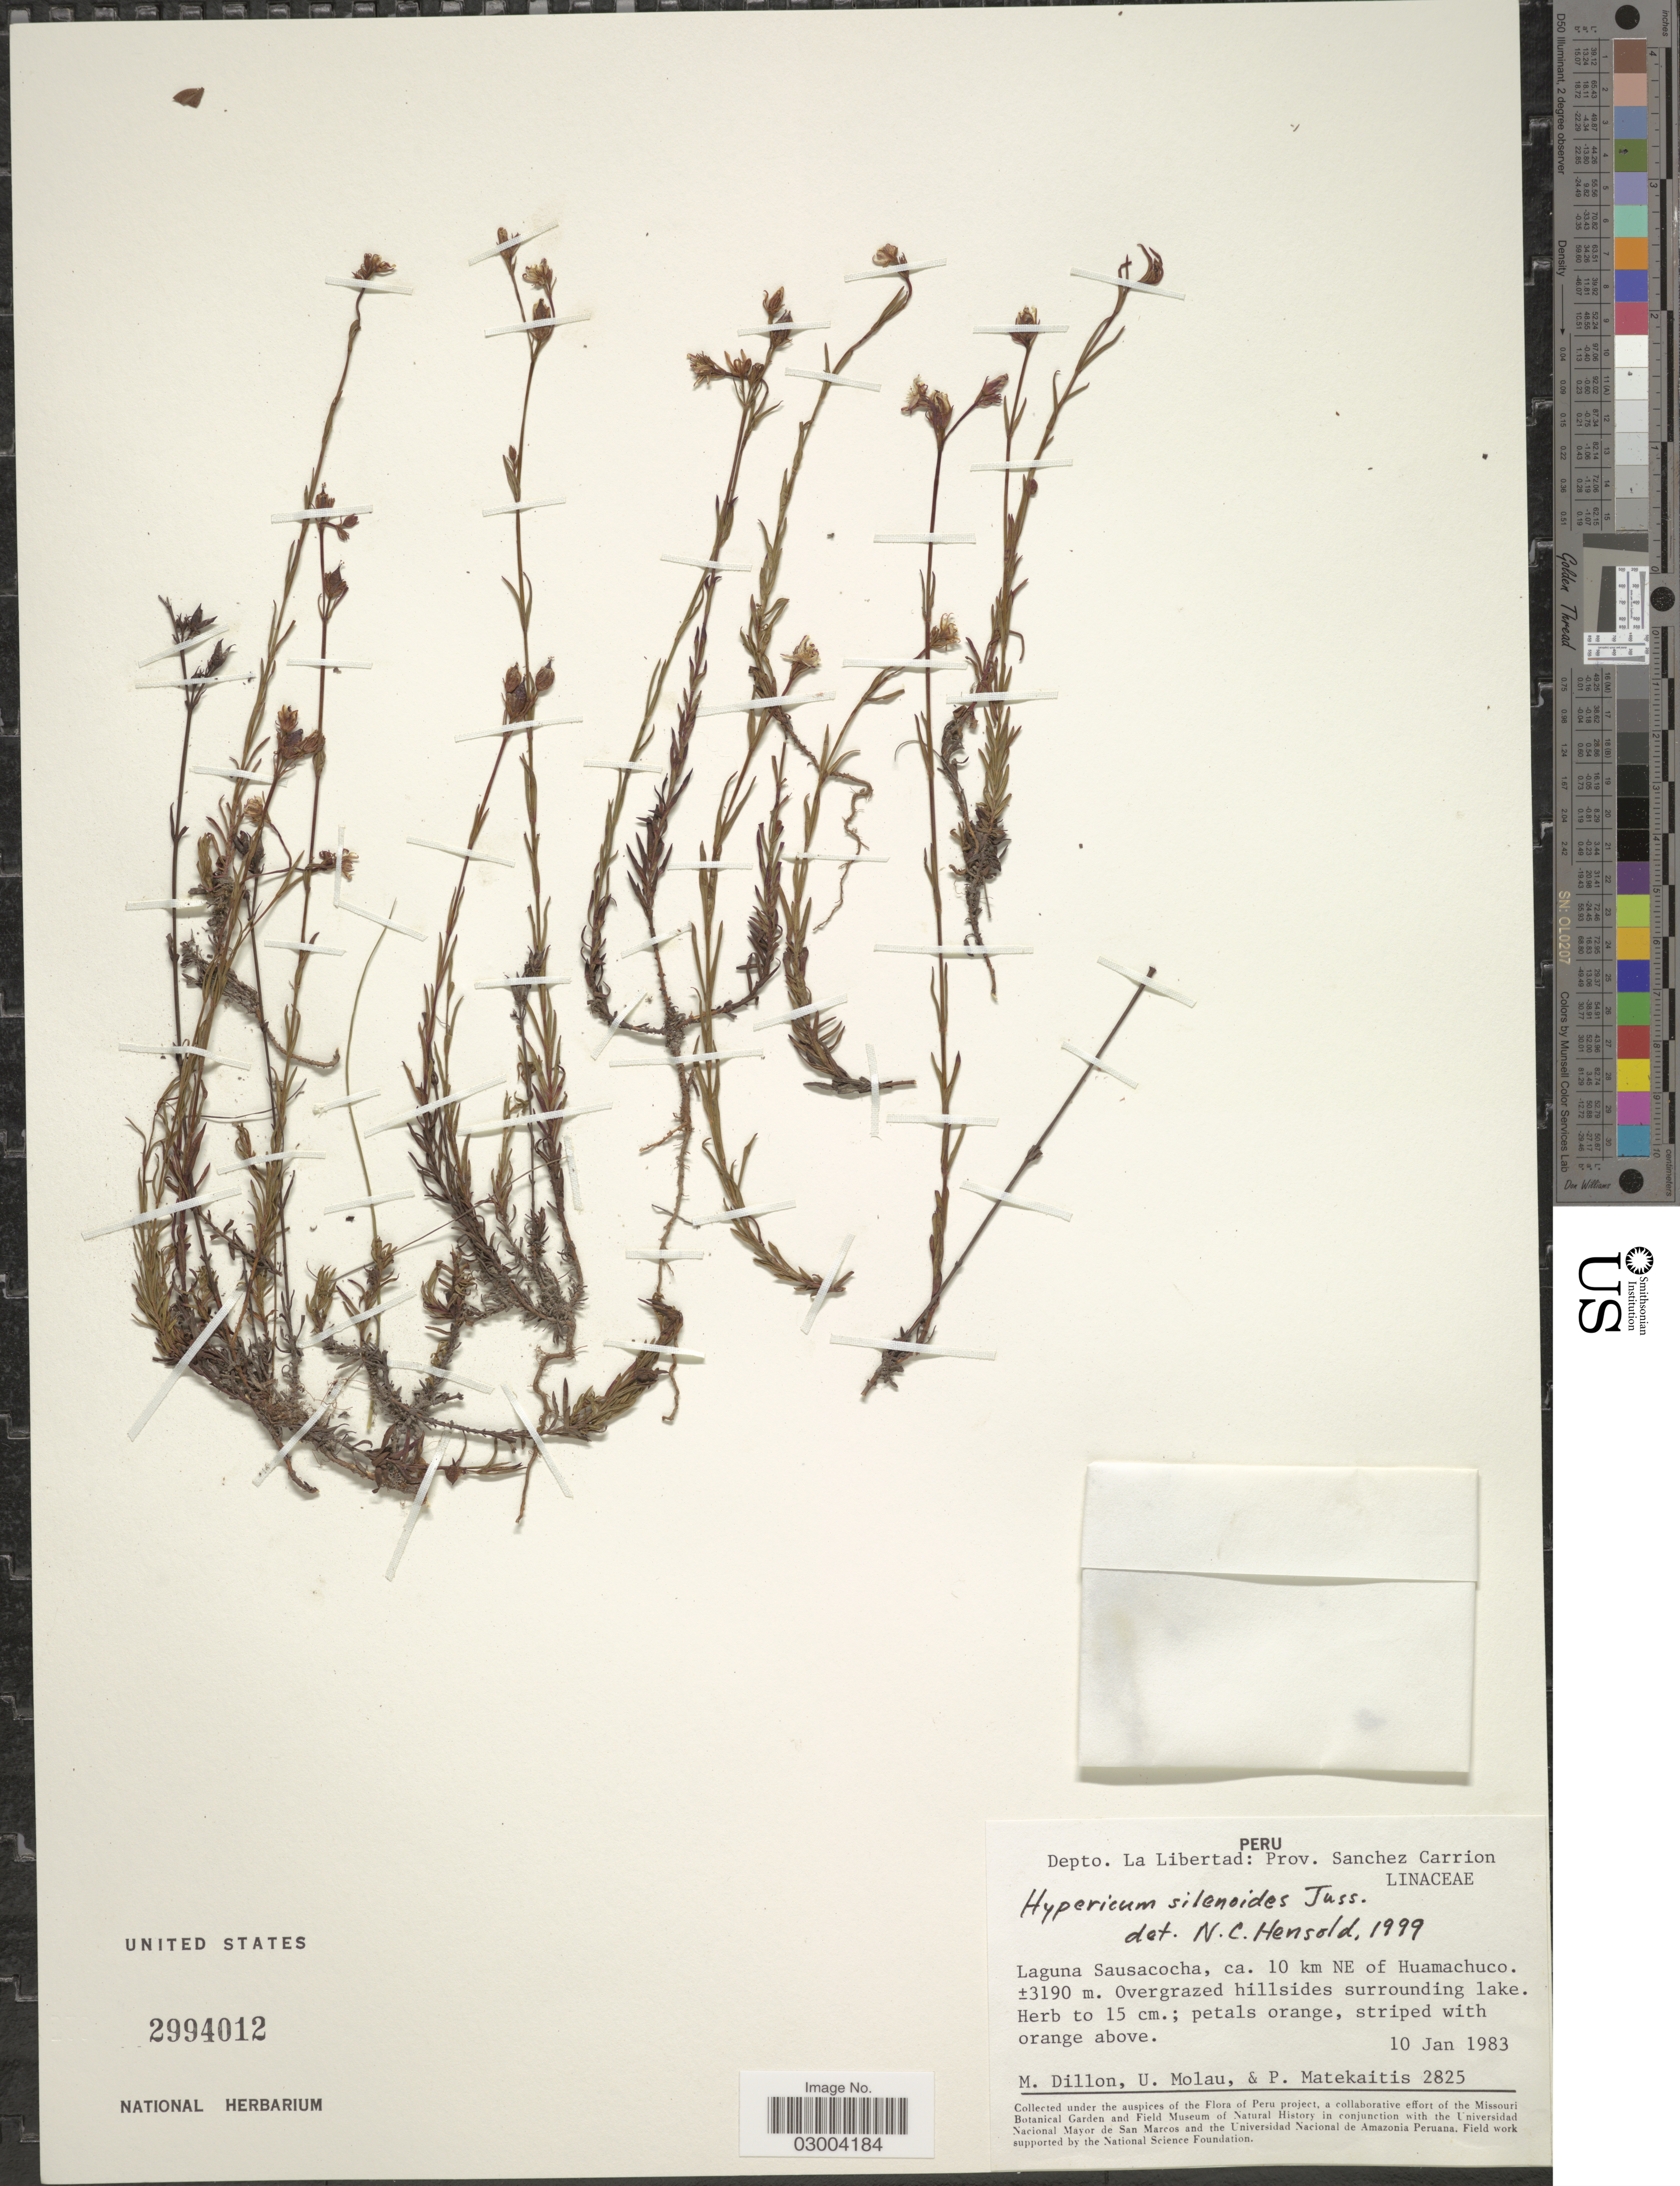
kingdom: Plantae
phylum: Tracheophyta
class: Magnoliopsida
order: Malpighiales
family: Hypericaceae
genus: Hypericum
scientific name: Hypericum silenoides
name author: Juss.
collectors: M. O. Dillon, U. Molau & P. Matekaitis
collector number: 2825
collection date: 1983-01-10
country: Peru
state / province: La Libertad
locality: Depto. La Libertad: Prov. Sanchez Carrion, Laguna Sausacocha, ca. 10 km NE of Huamachuco.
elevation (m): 3190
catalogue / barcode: US 2994012